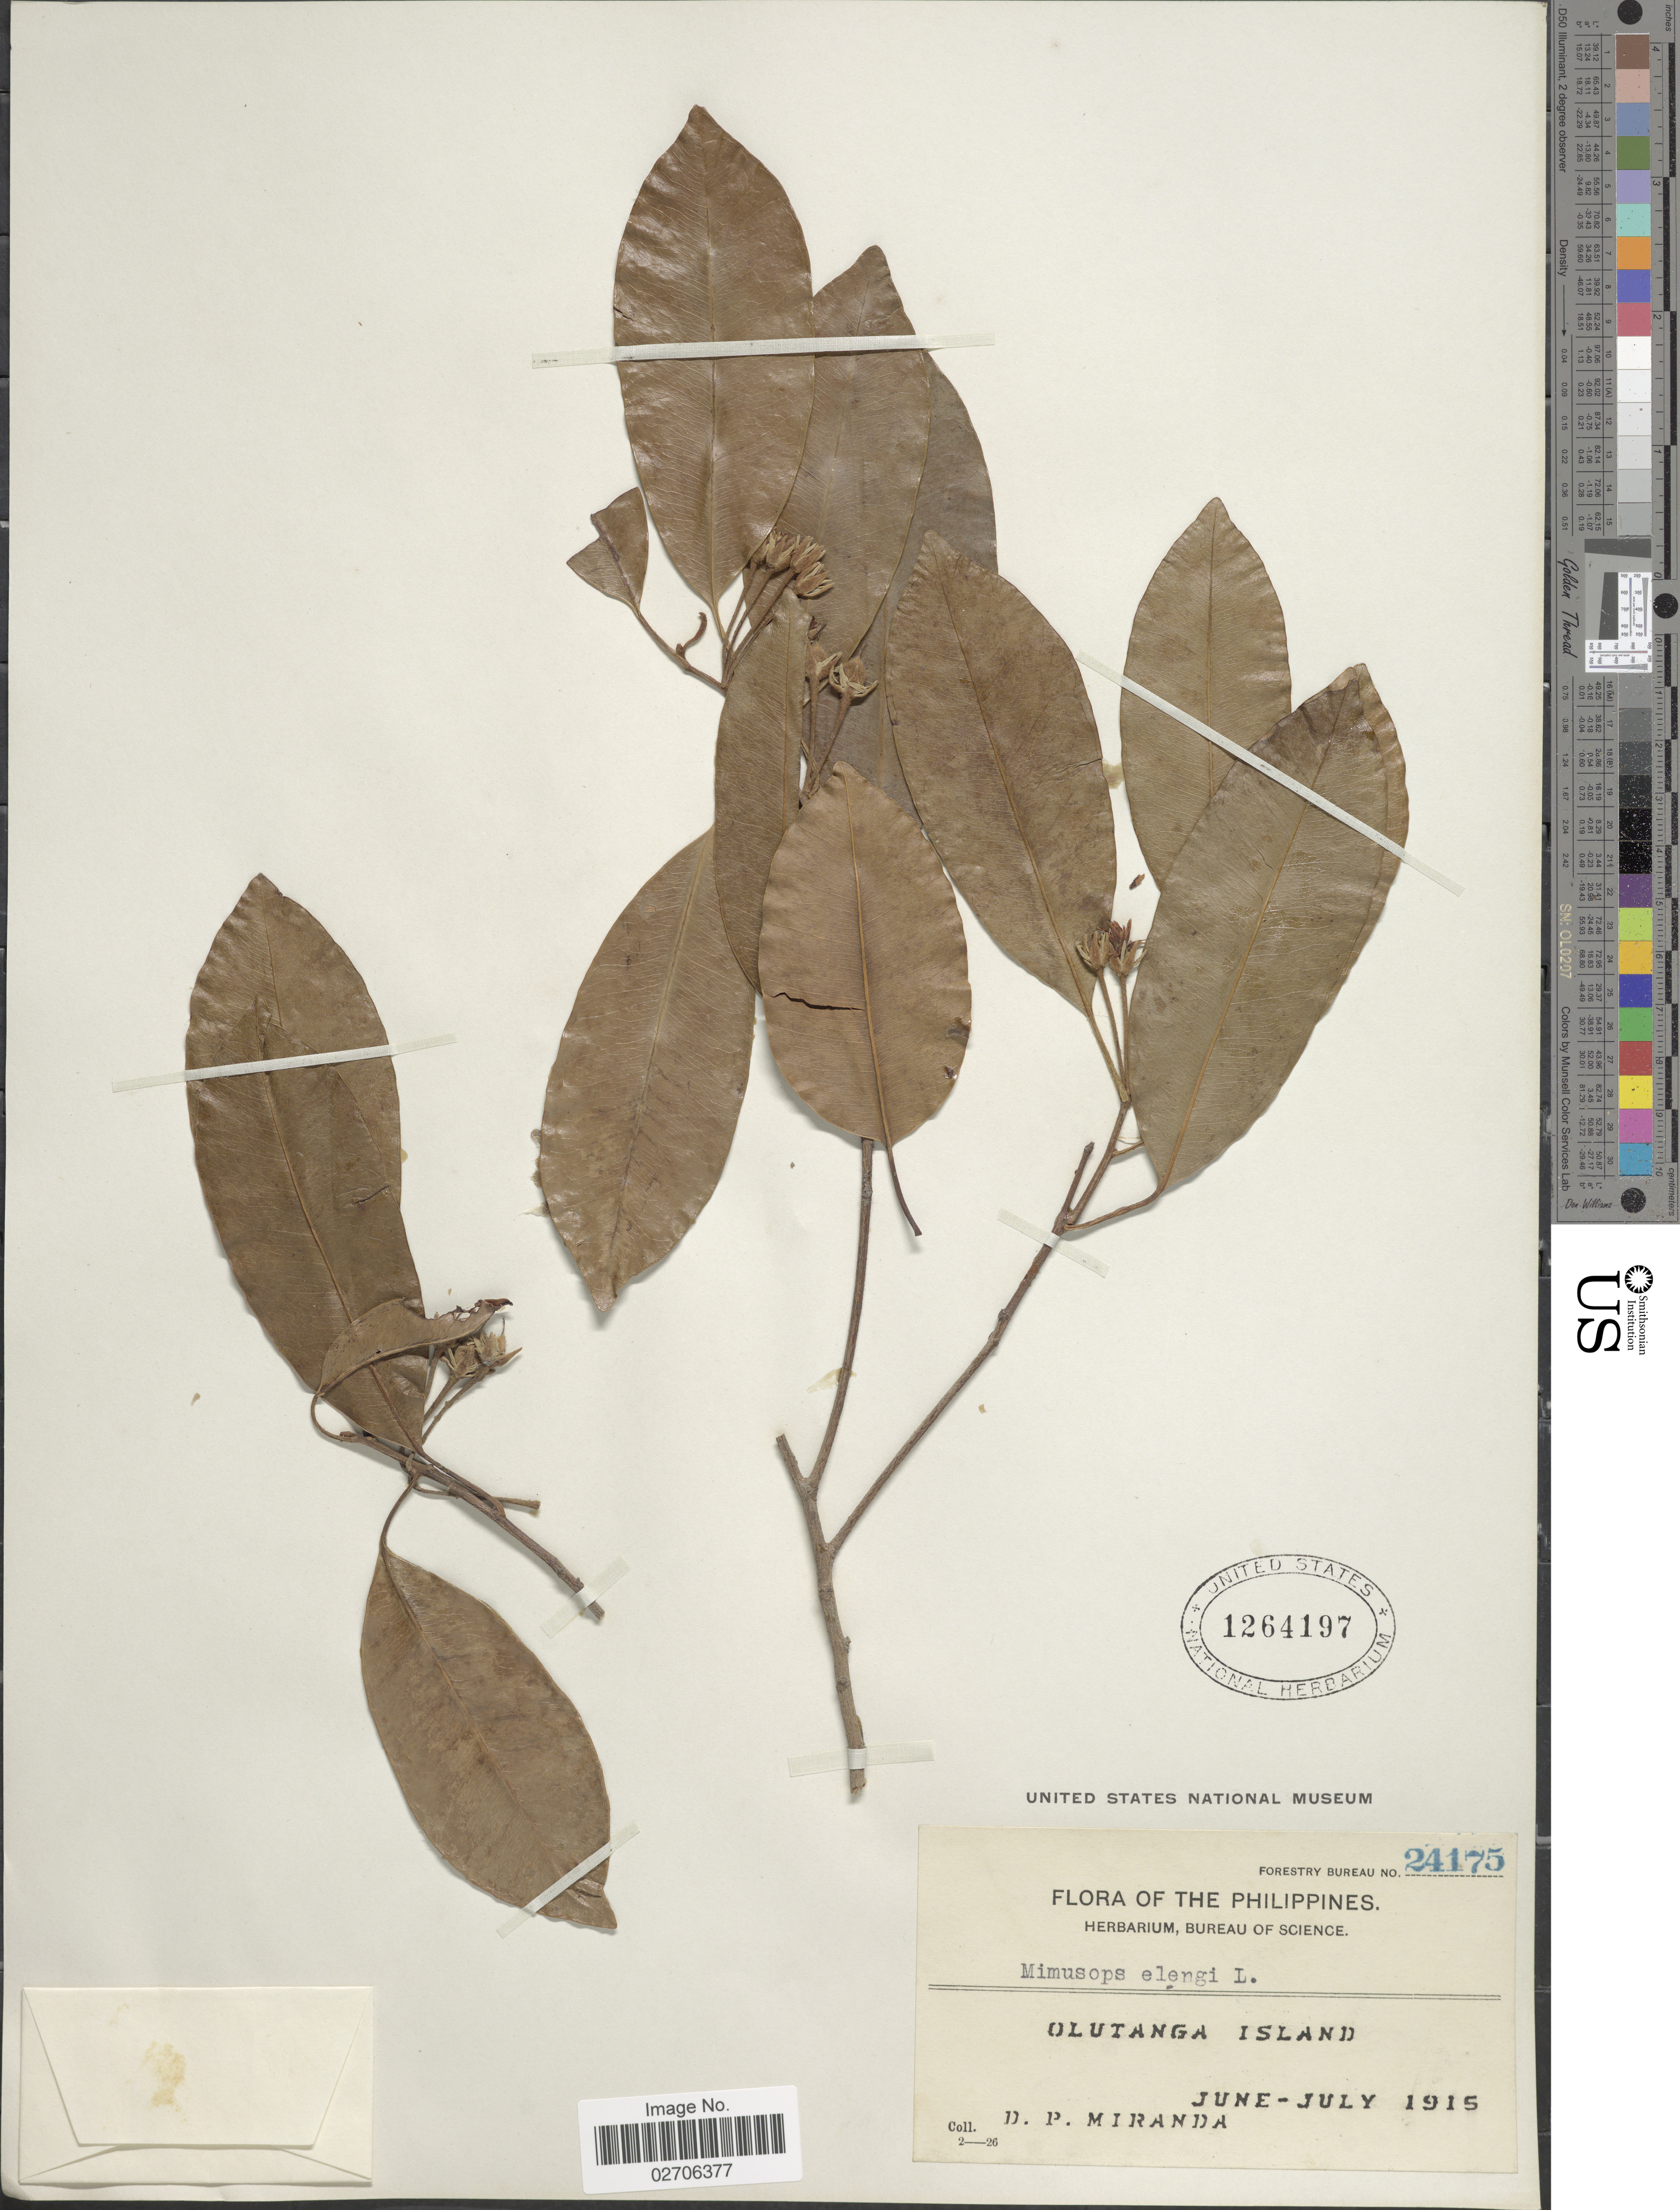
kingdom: Plantae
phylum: Tracheophyta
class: Magnoliopsida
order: Ericales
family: Sapotaceae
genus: Mimusops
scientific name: Mimusops djave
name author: Engl.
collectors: D. P. Miranda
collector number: Forestry Bureau 24175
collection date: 1915-06/1915-07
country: Philippines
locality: Olutanga Island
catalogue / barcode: US 1264197